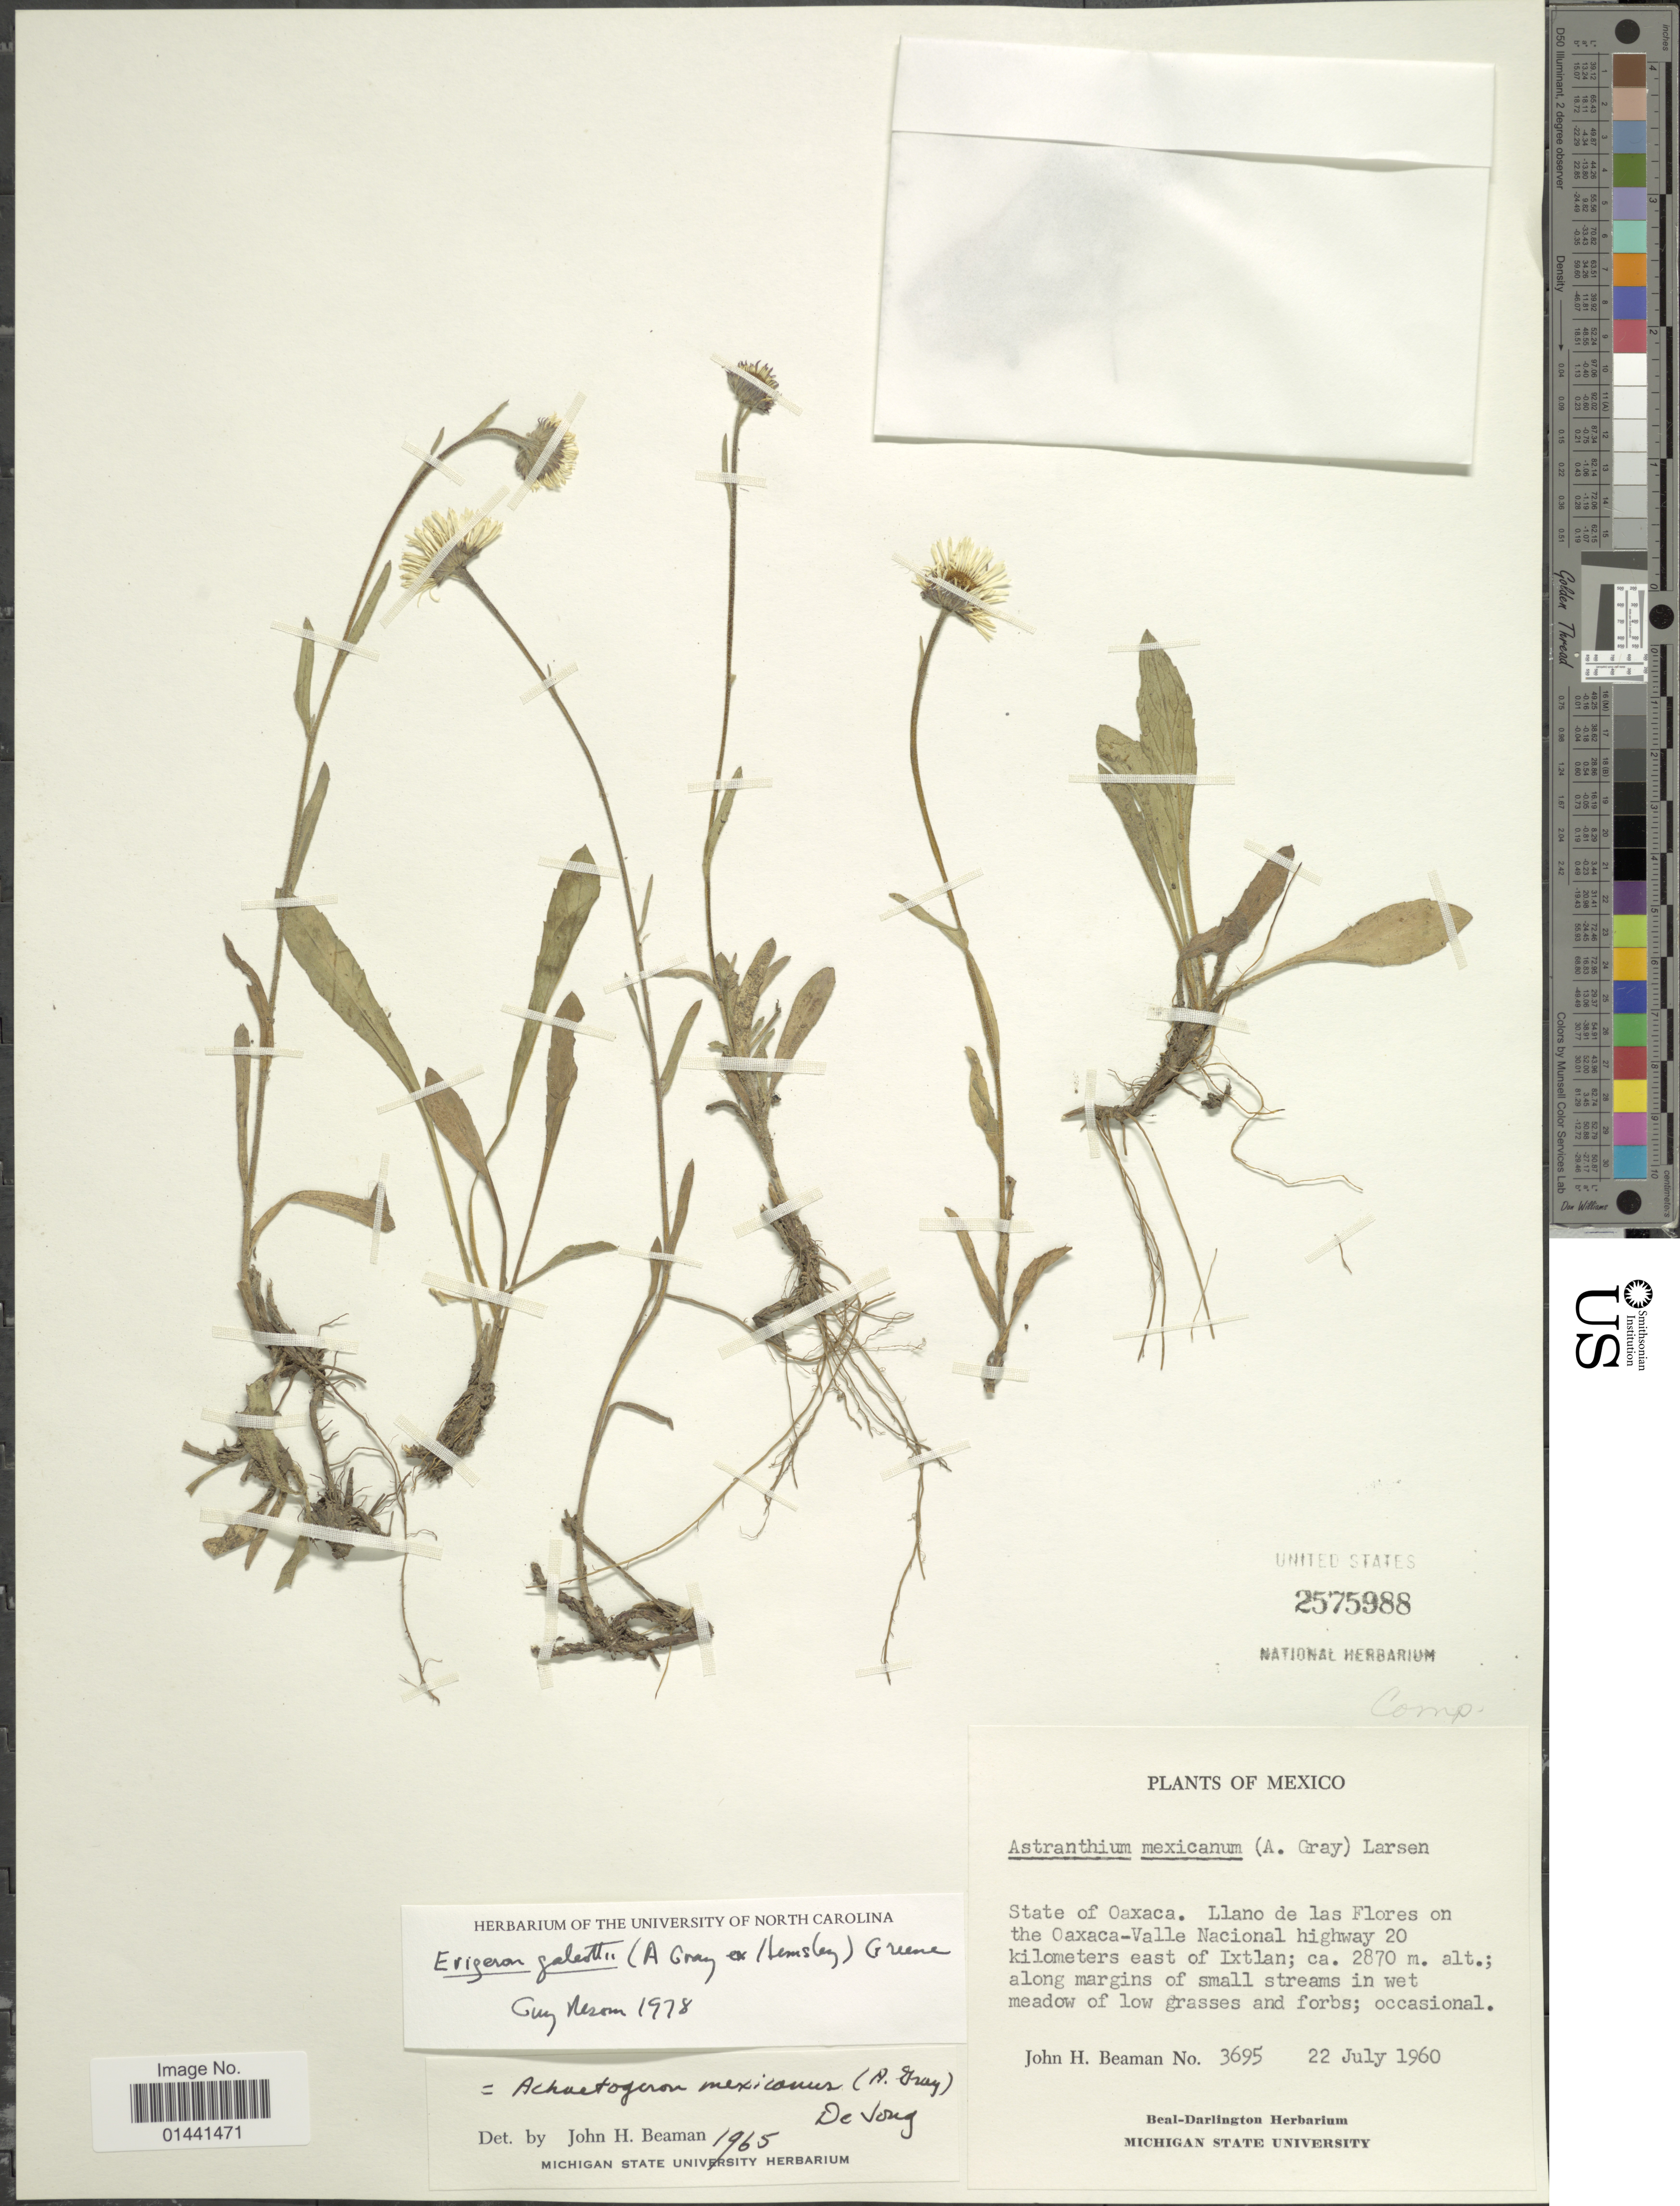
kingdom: Plantae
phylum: Tracheophyta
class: Magnoliopsida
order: Asterales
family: Asteraceae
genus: Erigeron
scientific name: Erigeron galeottii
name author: (A. Gray ex Hemsl.) Greene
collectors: J. H. Beaman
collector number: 3695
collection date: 1960-07-22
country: Mexico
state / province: Oaxaca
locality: Llano de las Flores on the Oaxaca-Valle Nacional highway 20 kilomters east of Ixtlan, along margins of small stream in west meadow of low grasses and forbs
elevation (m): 2870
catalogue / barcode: US 2575988